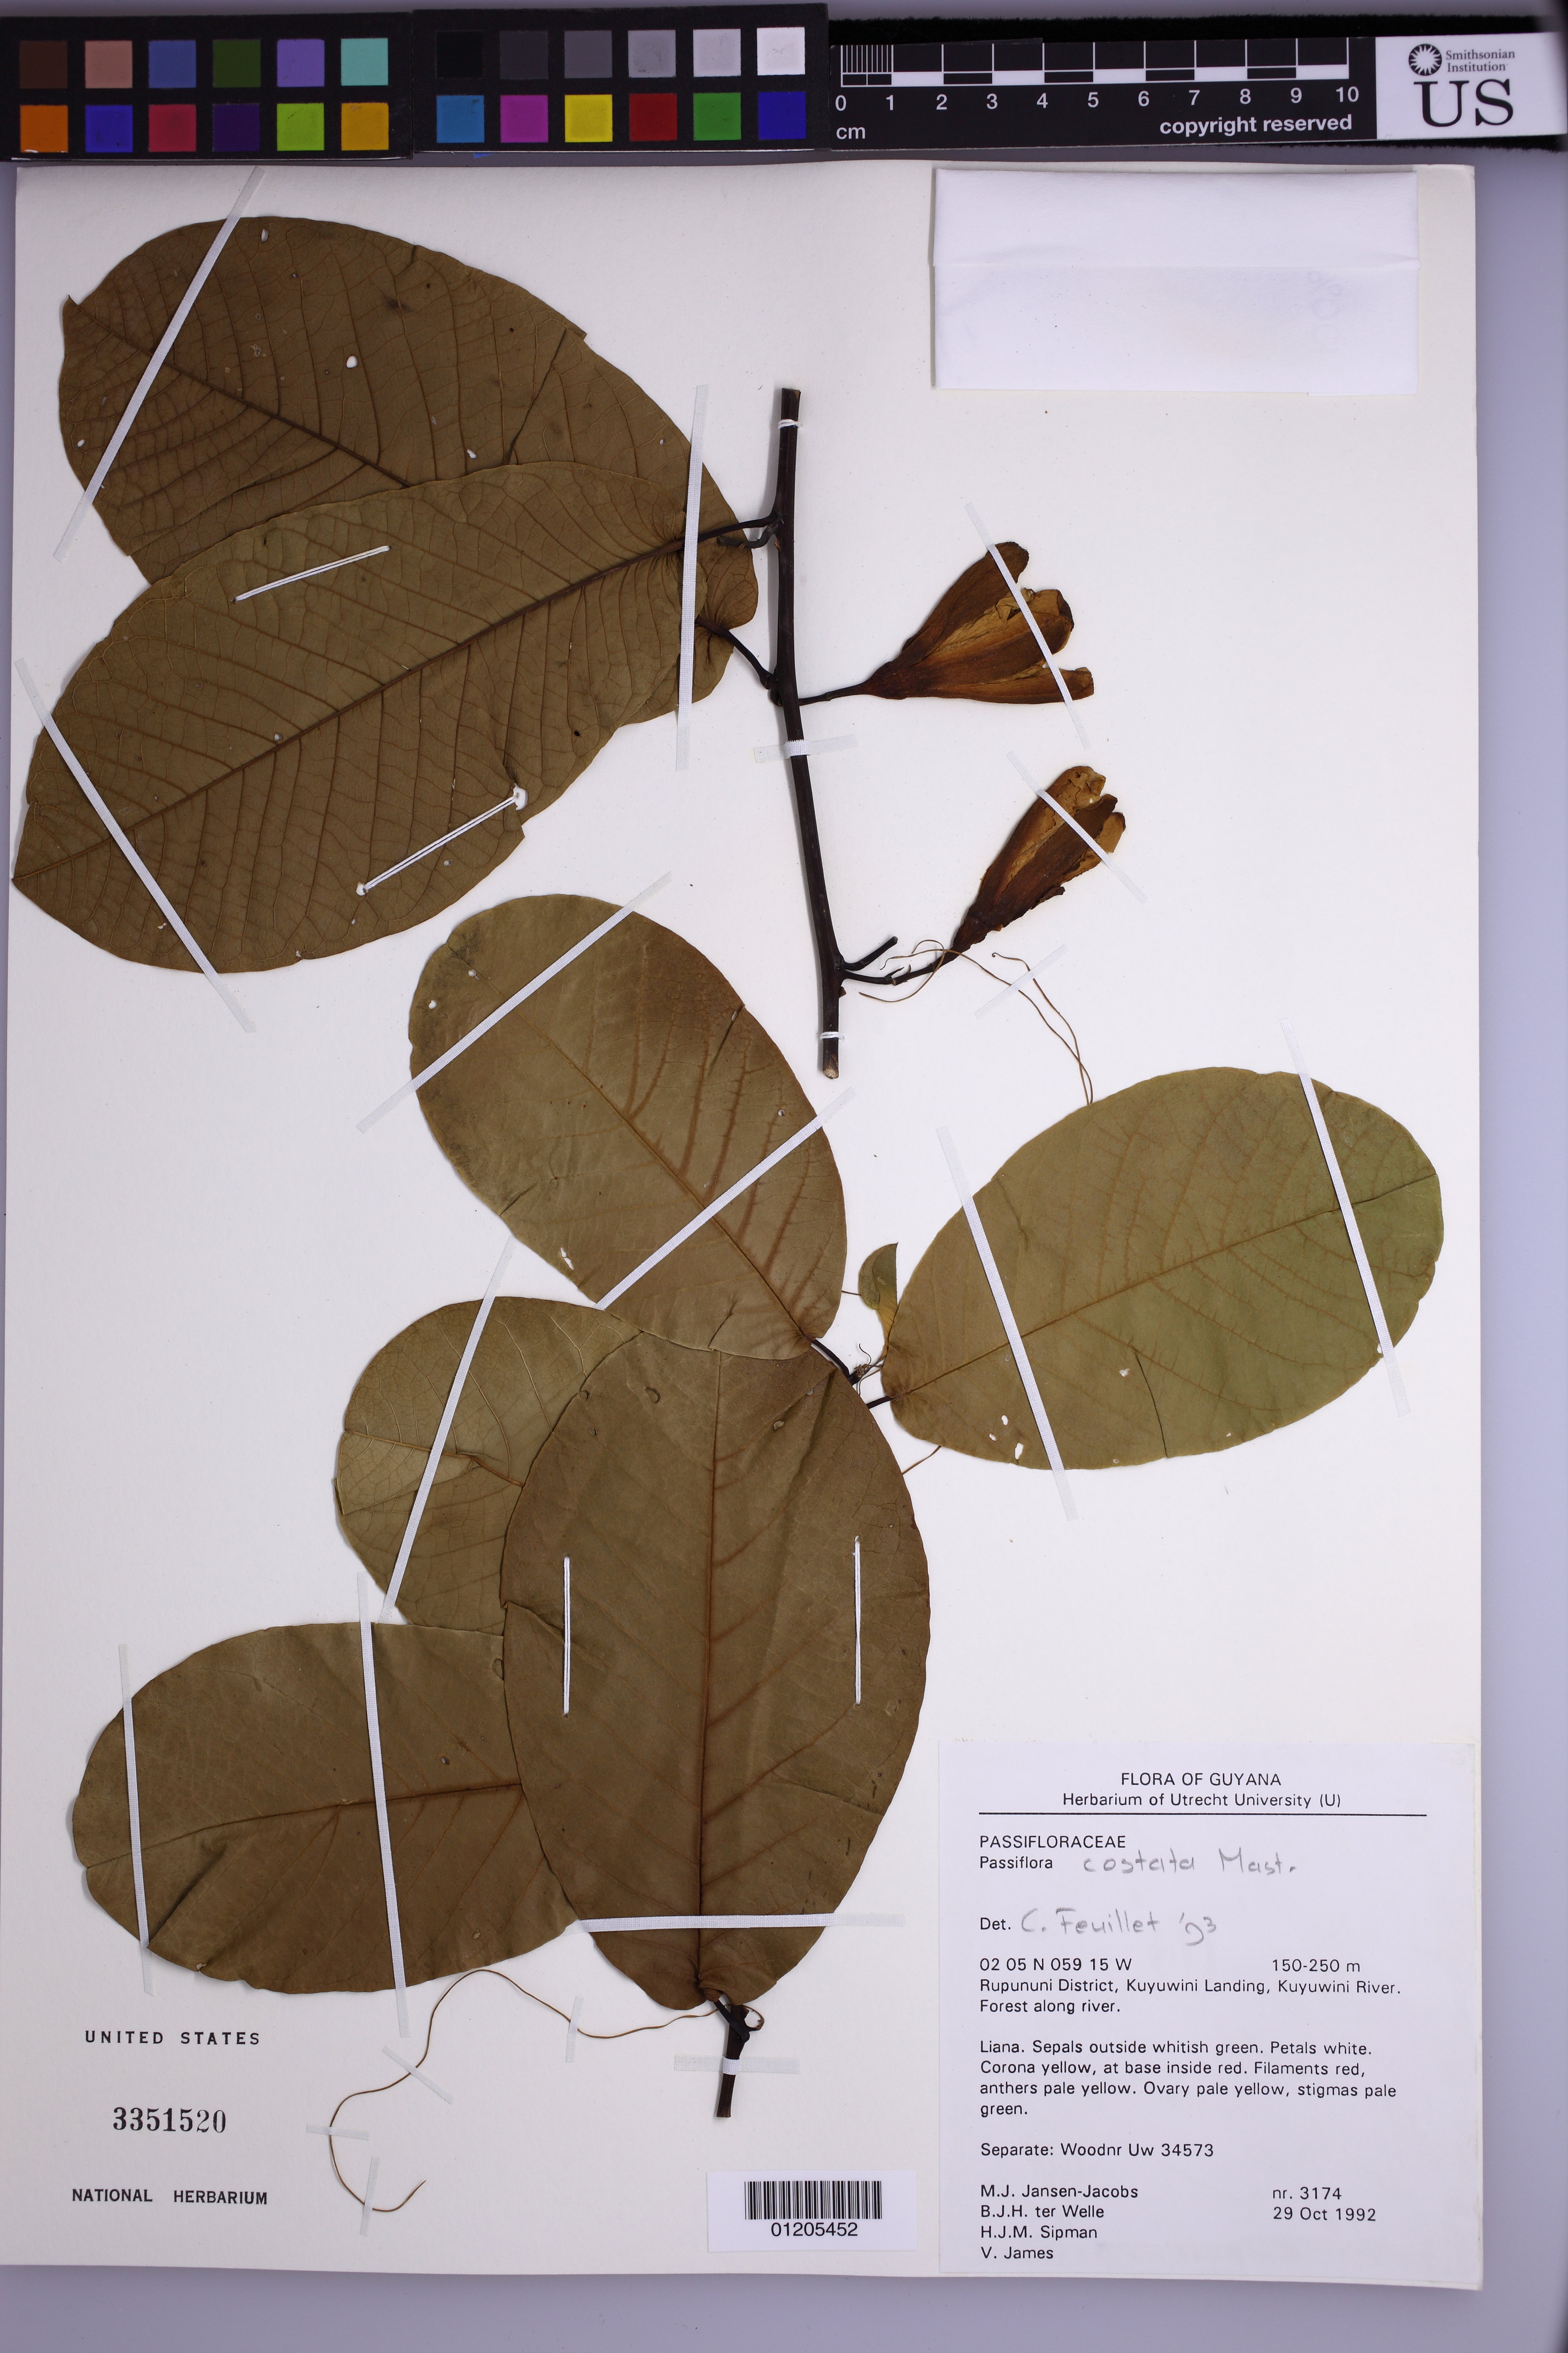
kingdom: Plantae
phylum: Tracheophyta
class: Magnoliopsida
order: Malpighiales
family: Passifloraceae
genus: Passiflora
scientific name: Passiflora costata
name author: Mast.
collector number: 3174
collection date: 1992-10-29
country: Guyana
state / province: U. Takutu-U. Essequibo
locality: Rupununi District, Kuyuwini Landing, Kuyuwini River. Forest along river.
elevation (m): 150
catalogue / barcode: US 3351520